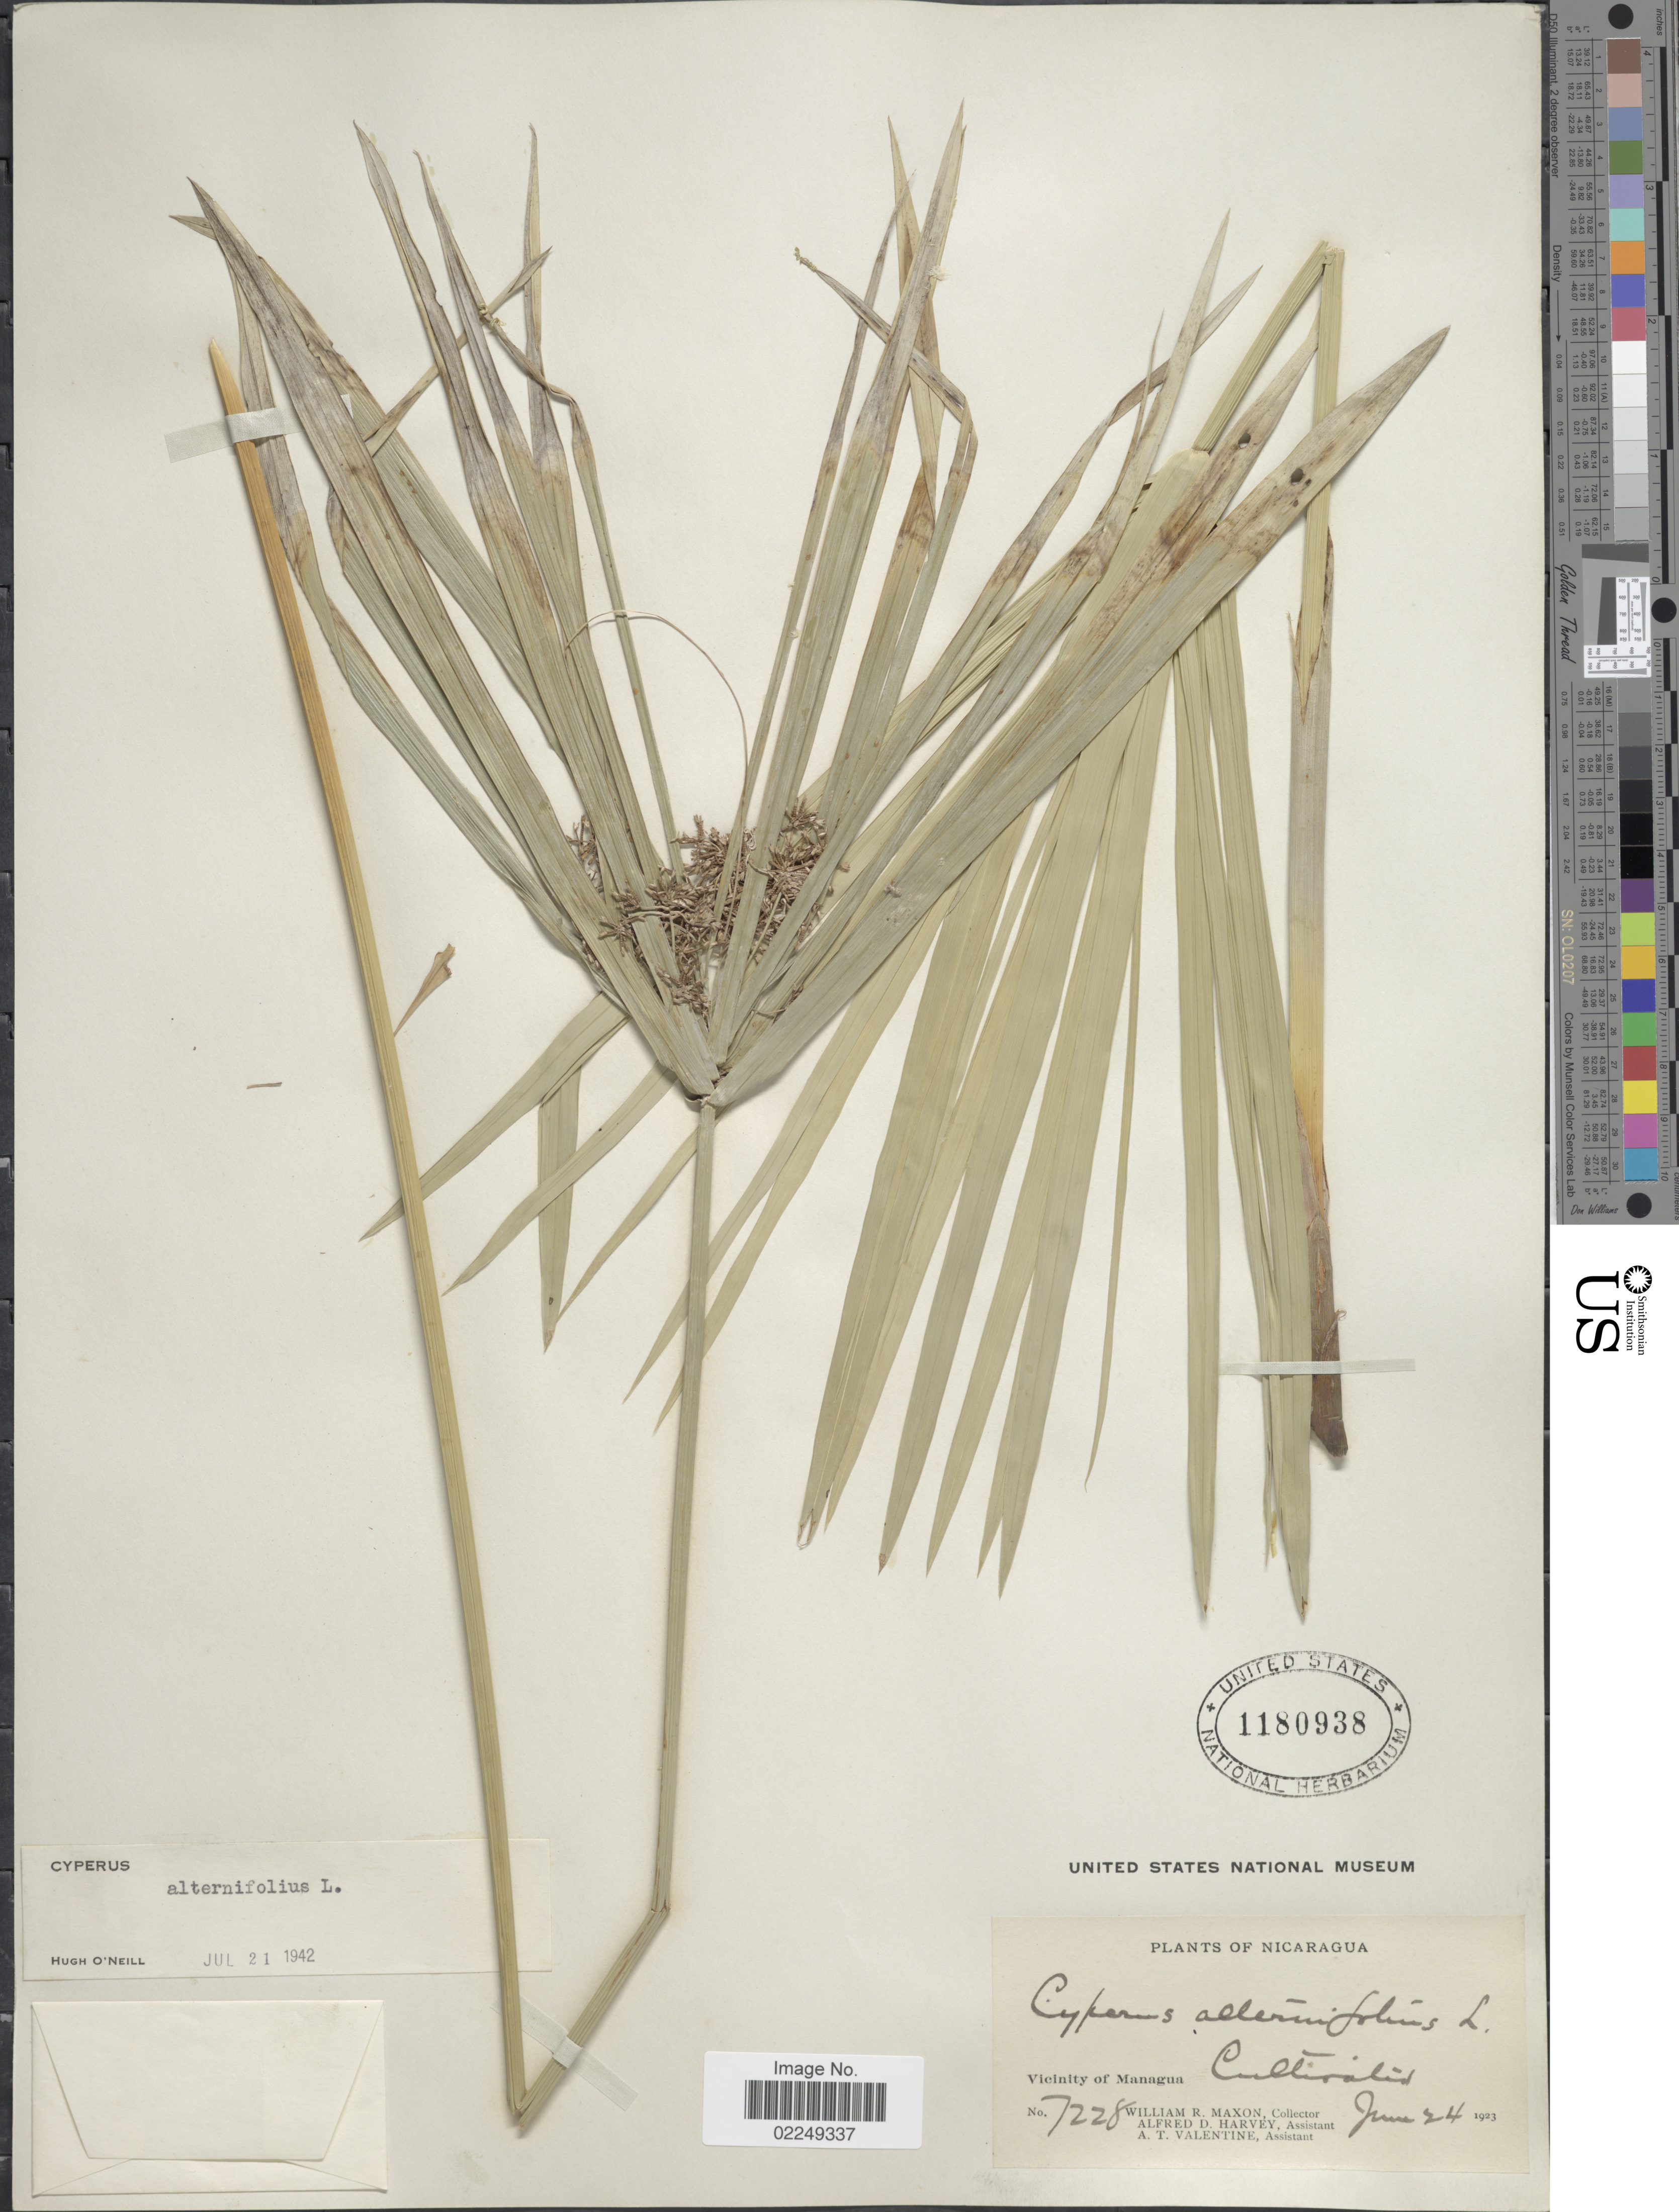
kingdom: Plantae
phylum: Tracheophyta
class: Liliopsida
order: Poales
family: Cyperaceae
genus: Cyperus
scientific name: Cyperus involucratus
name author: Rottb.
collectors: W. R. Maxon, A. D. Harvey & A. Valentine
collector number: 7228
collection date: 1923-06-24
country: Nicaragua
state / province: Managua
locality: Vicinity of Managua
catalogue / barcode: US 1180938